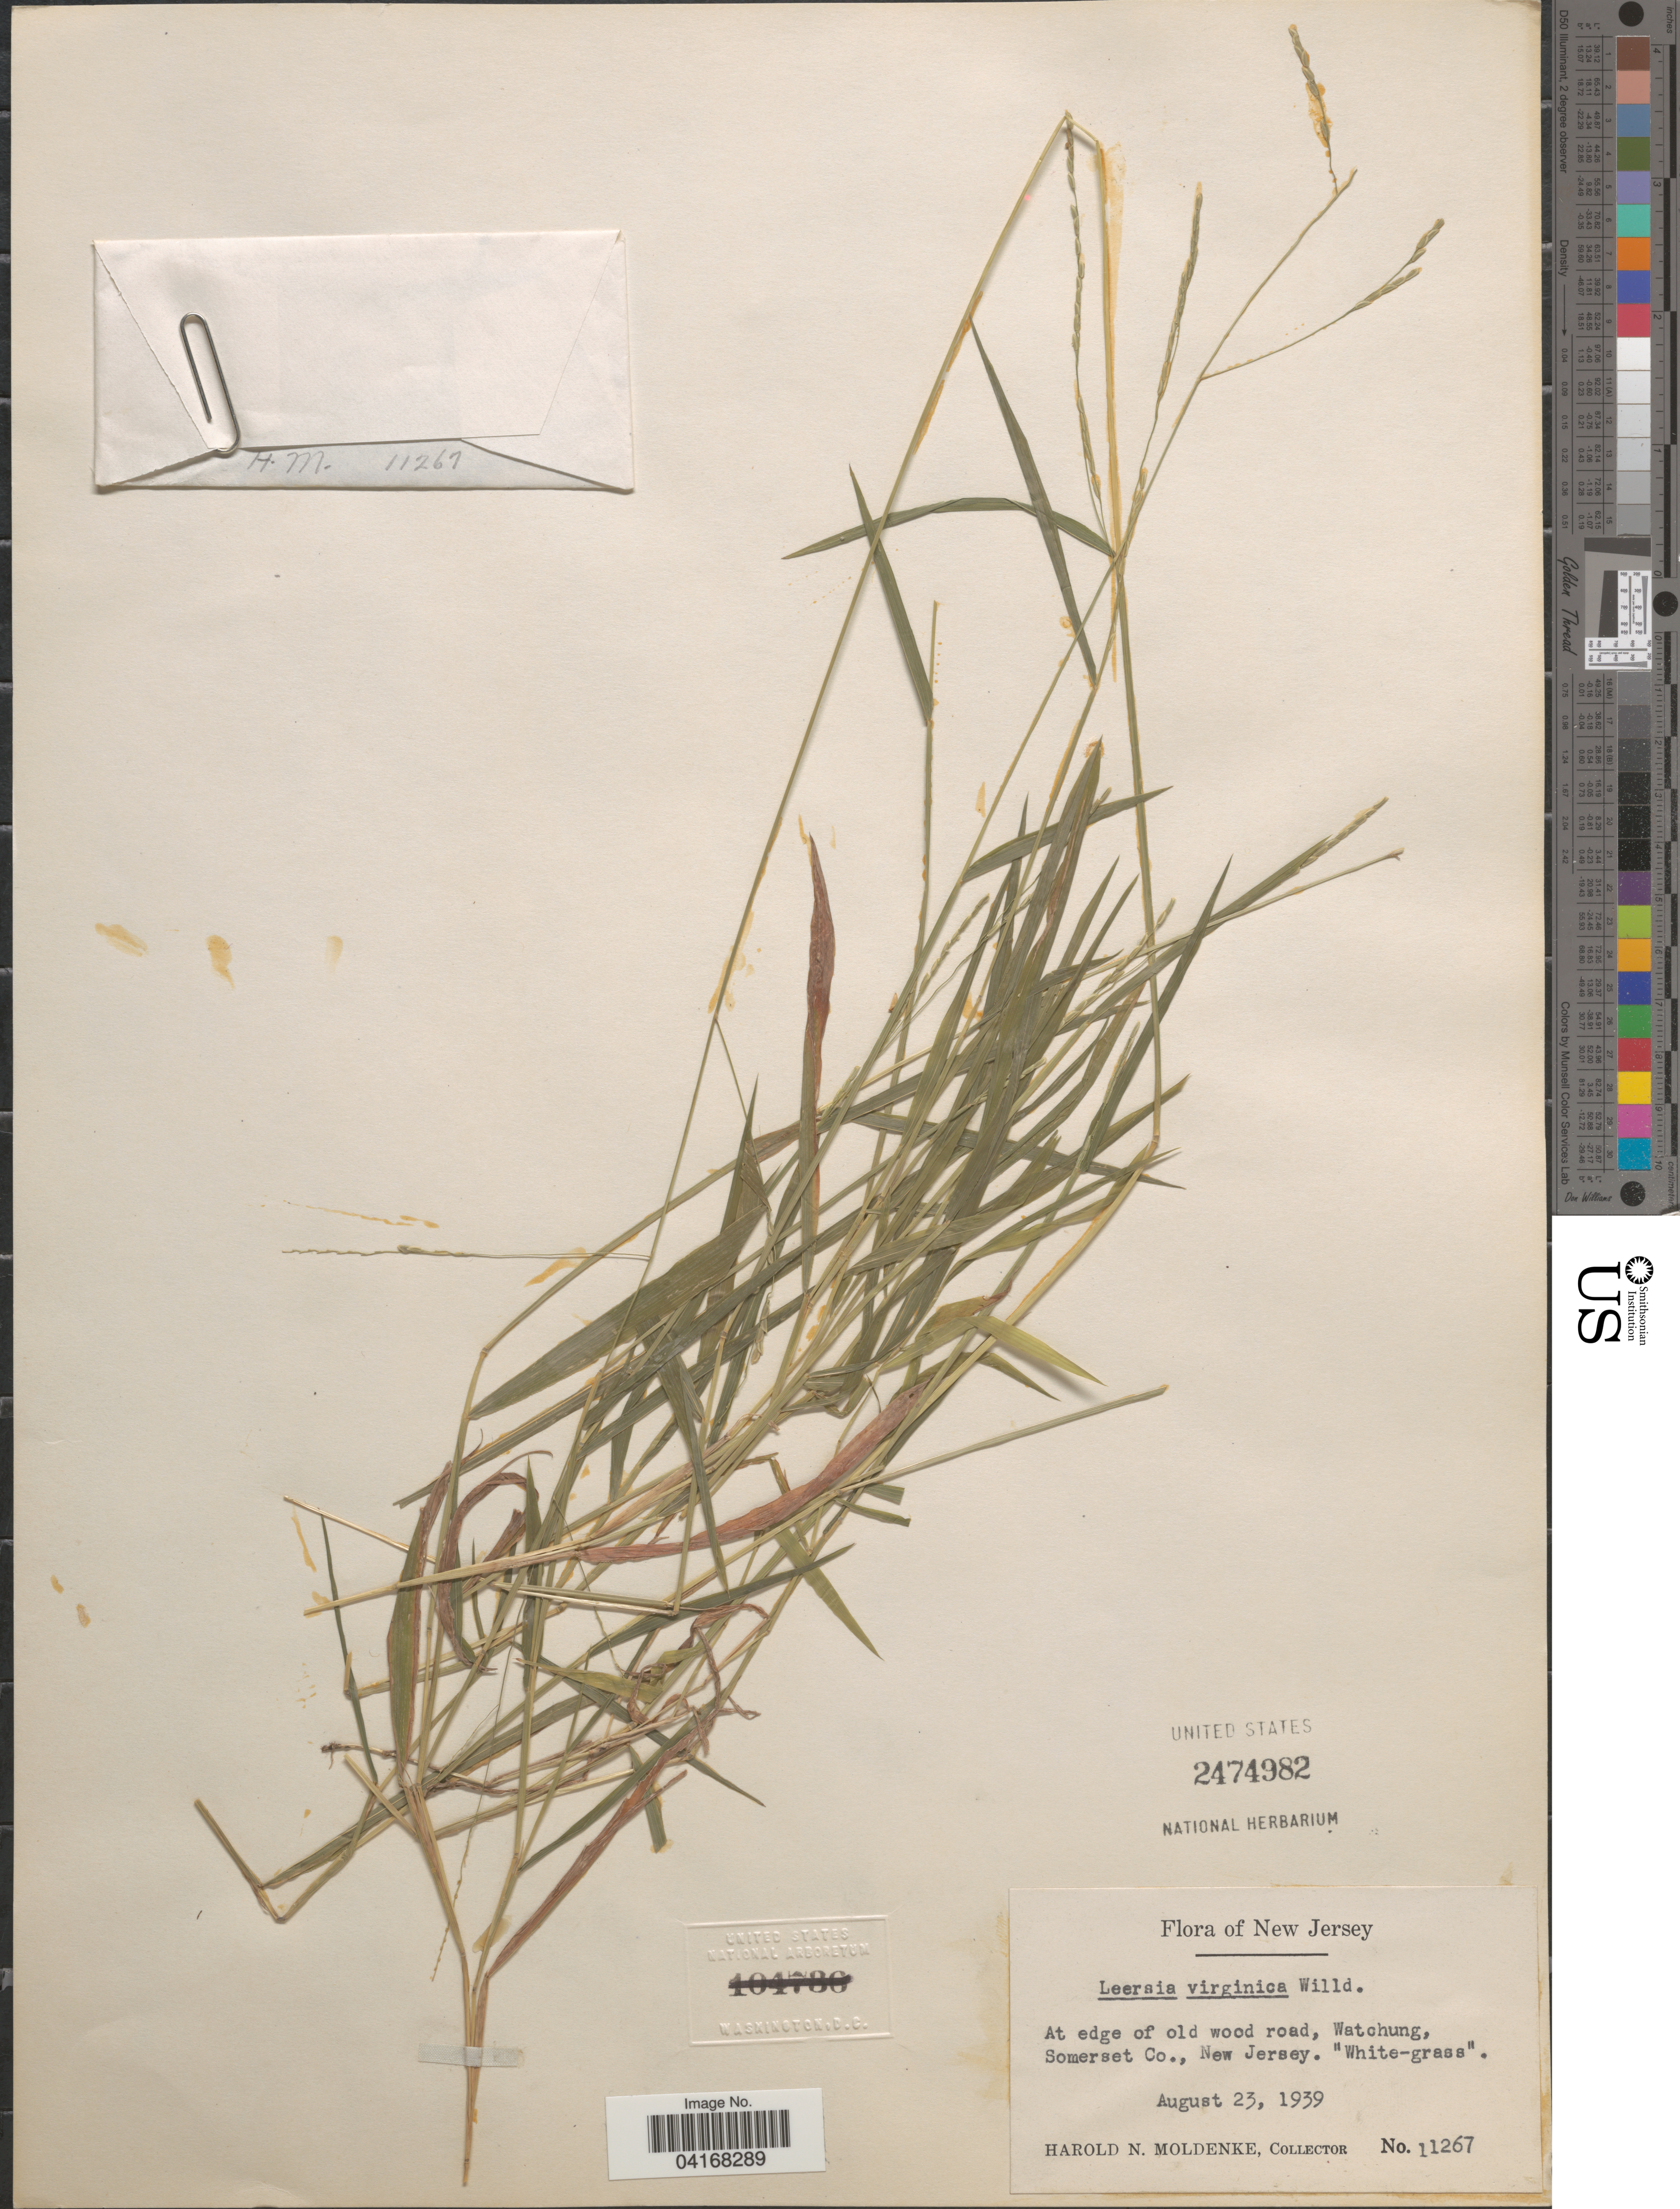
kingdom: Plantae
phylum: Tracheophyta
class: Liliopsida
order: Poales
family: Poaceae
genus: Leersia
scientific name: Leersia virginica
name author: Willd.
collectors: H. N. Moldenke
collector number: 11267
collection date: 1939-08-23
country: United States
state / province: New Jersey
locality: At edge of old wood road, Watchung, Somerset Co.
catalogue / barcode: US 2474982